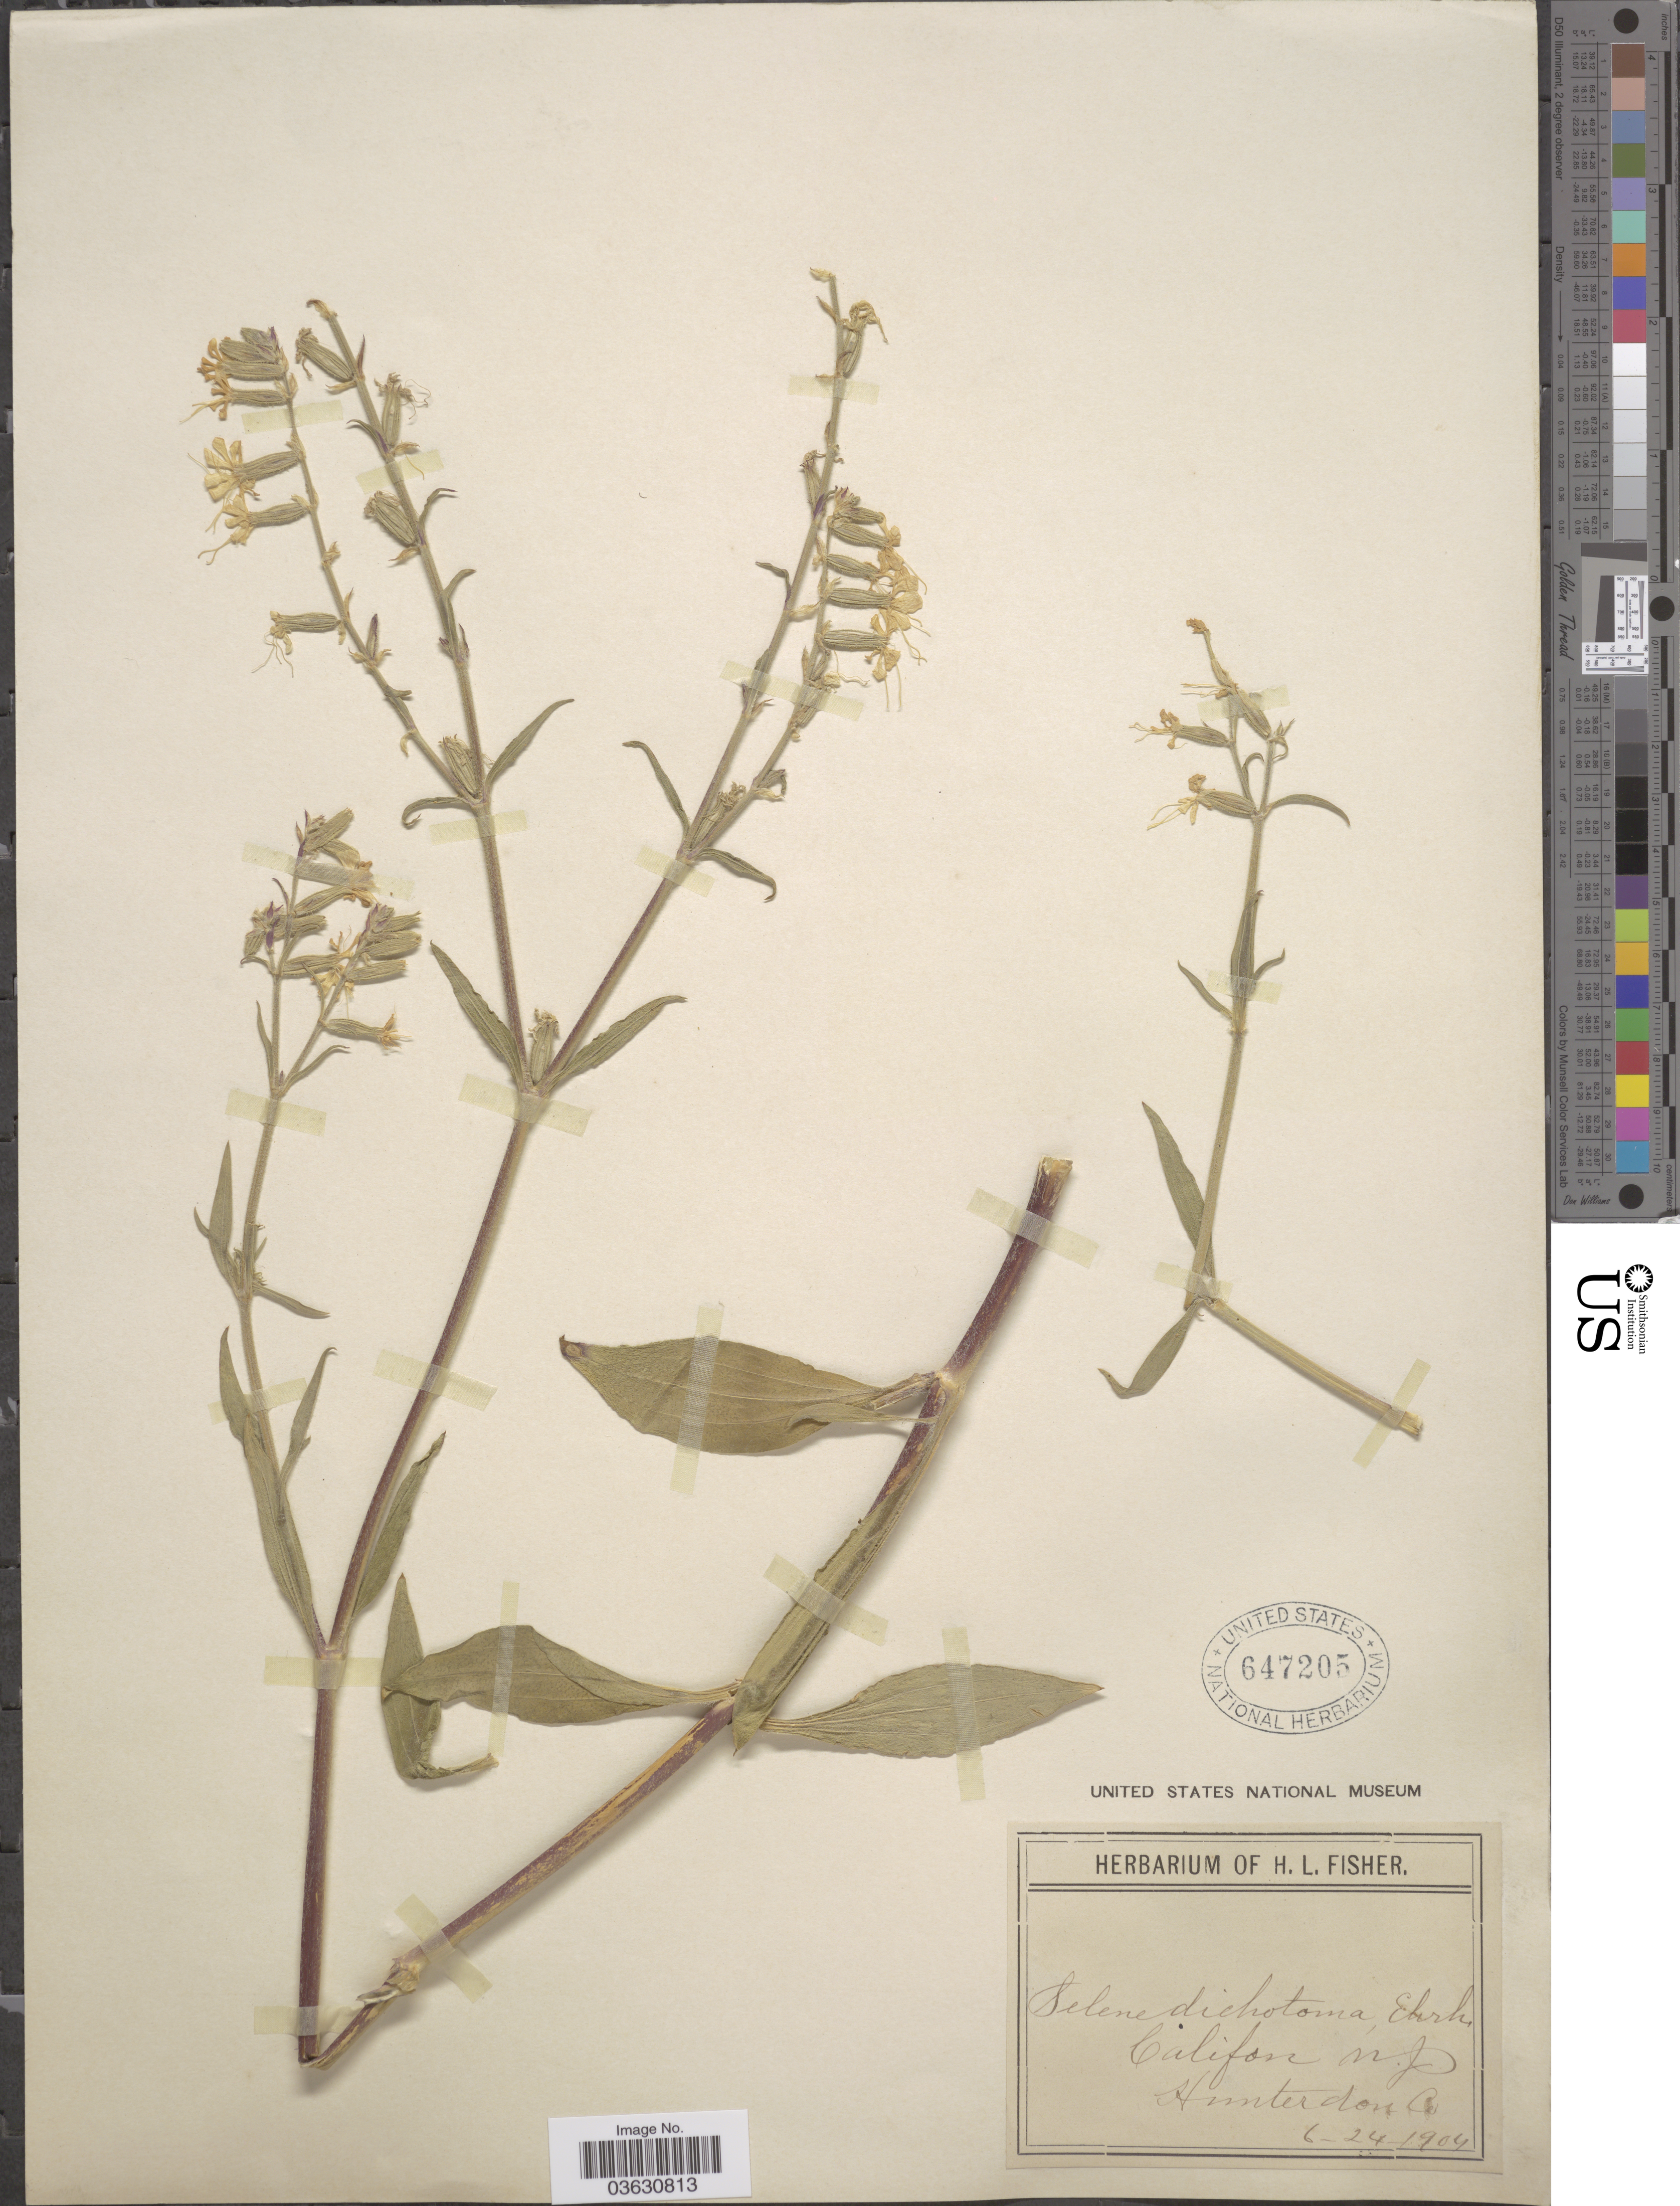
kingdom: Plantae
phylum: Tracheophyta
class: Magnoliopsida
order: Caryophyllales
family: Caryophyllaceae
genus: Silene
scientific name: Silene dichotoma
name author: Ehrh.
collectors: ex herb. of H. L. Fisher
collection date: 1904-06-24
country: United States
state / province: New Jersey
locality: Califon. Hunterdon Co.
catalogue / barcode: US 647205